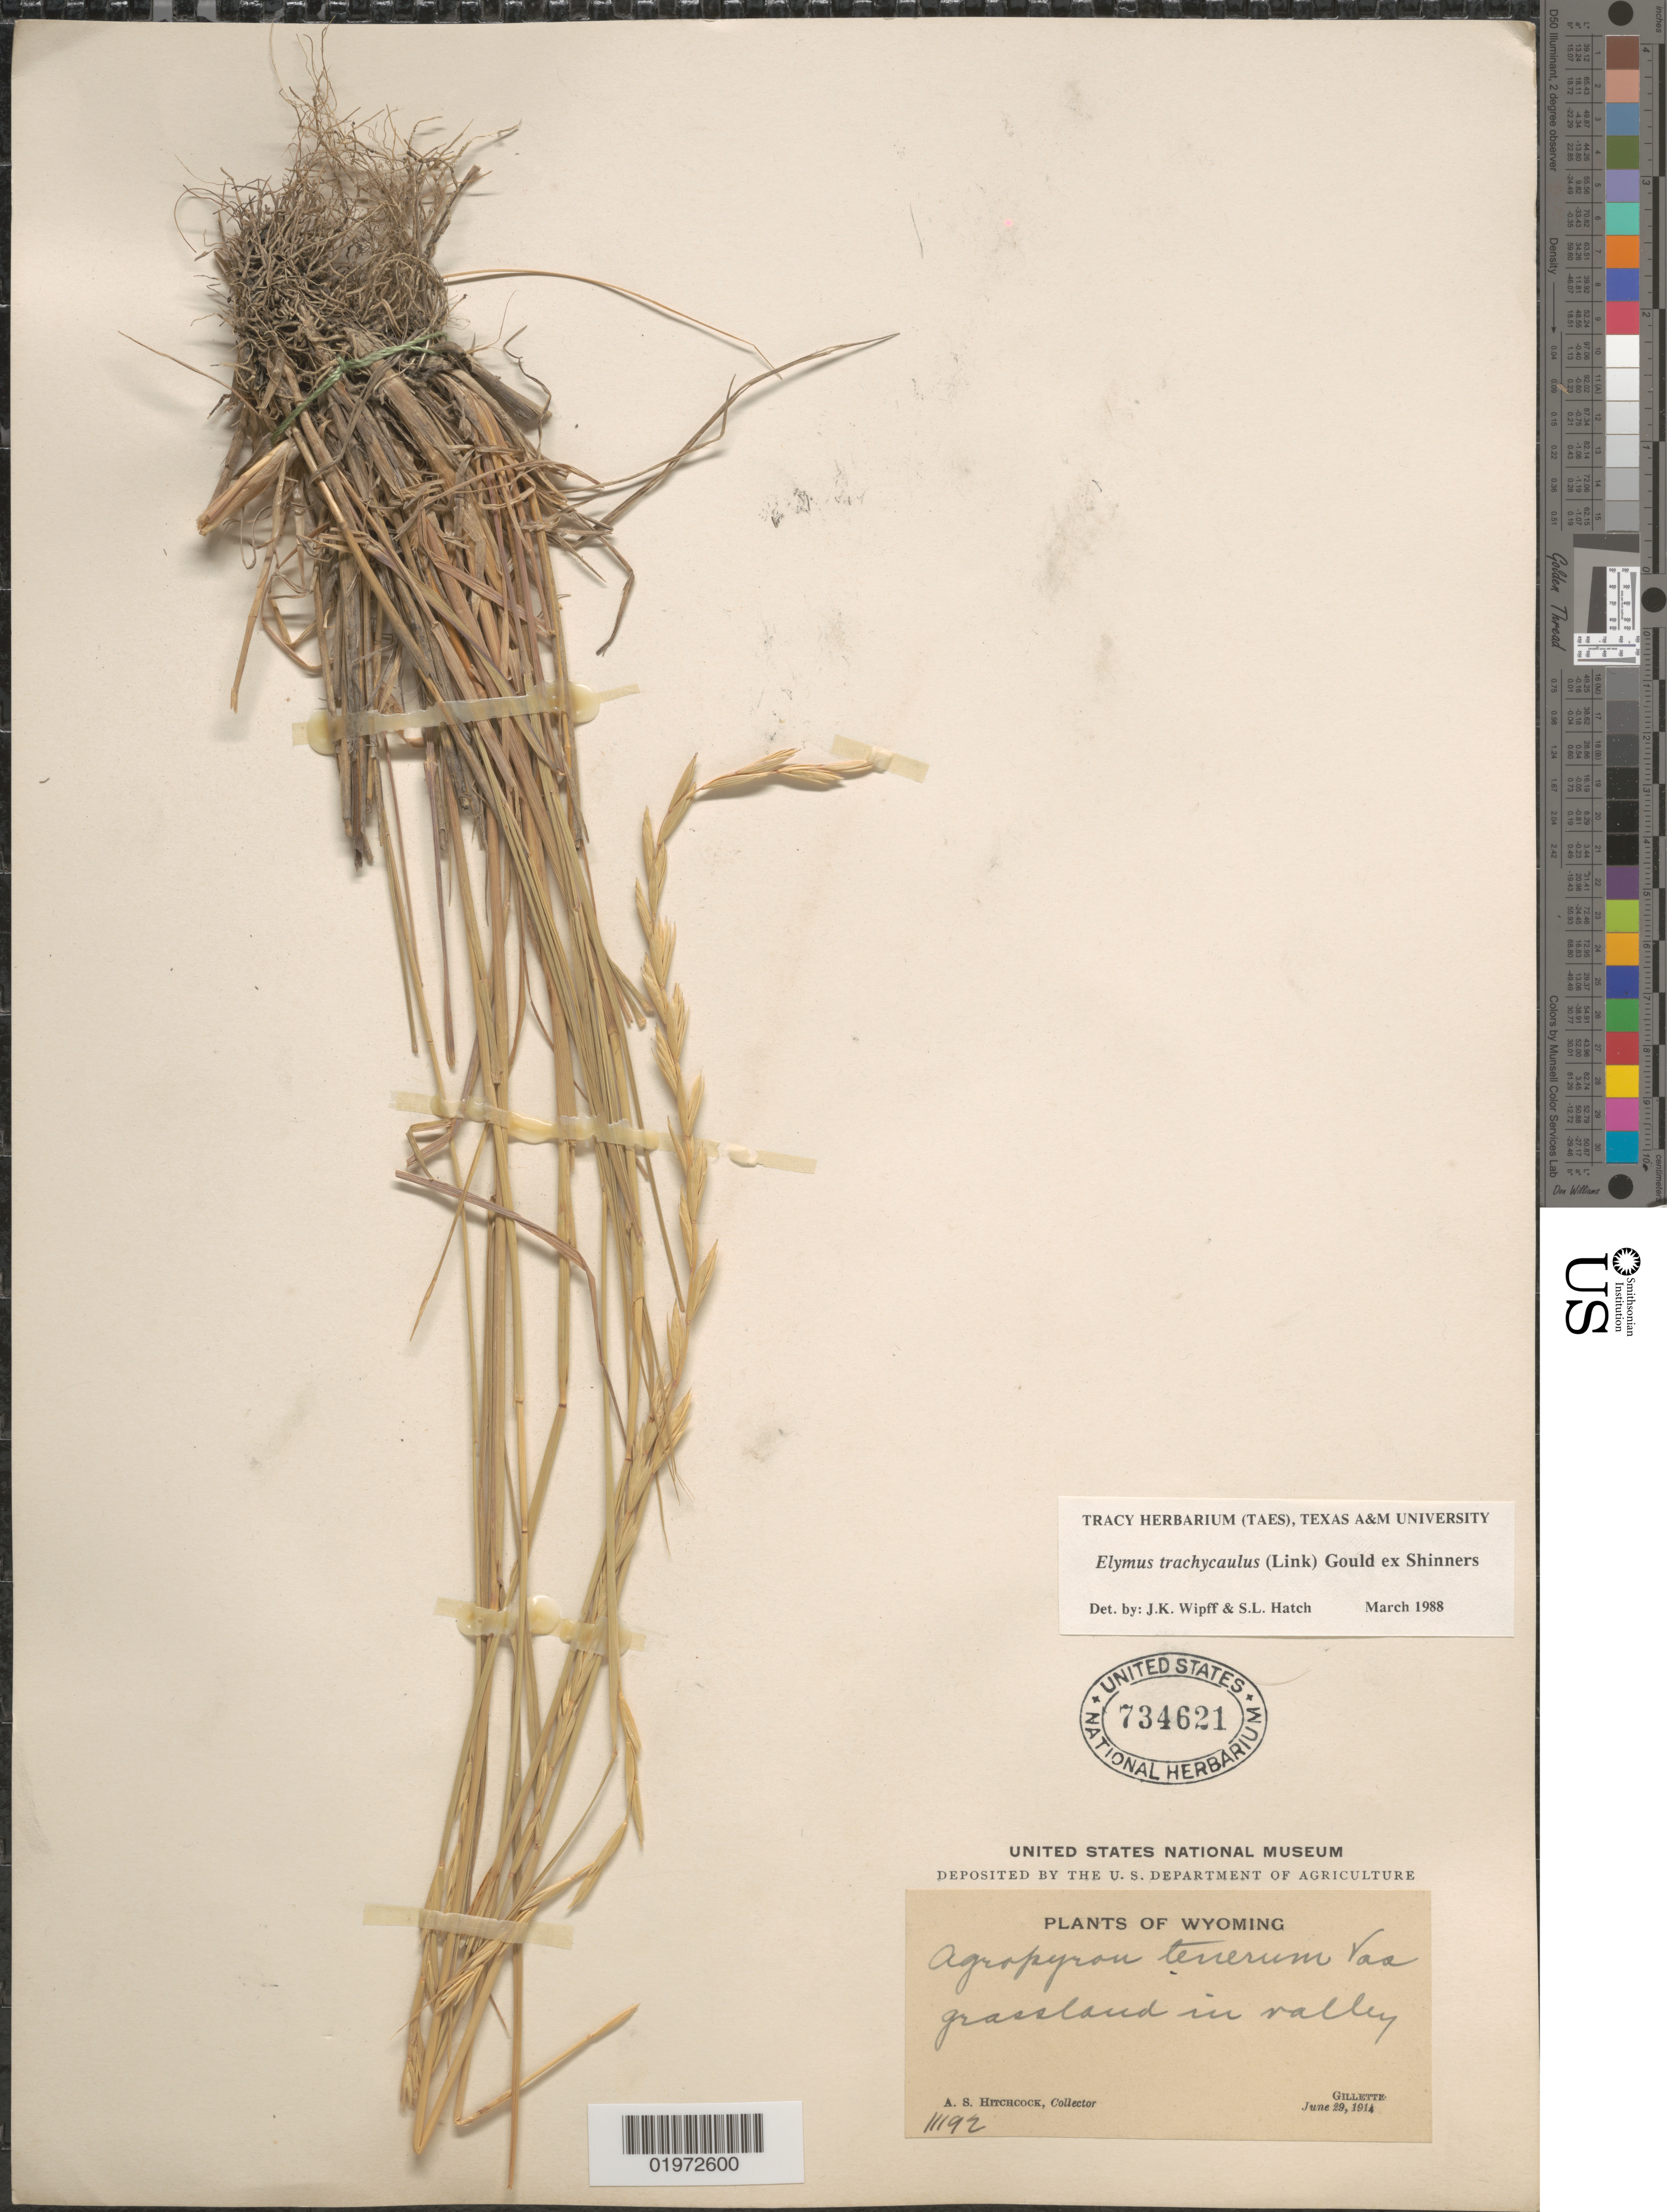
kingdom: Plantae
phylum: Tracheophyta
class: Liliopsida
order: Poales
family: Poaceae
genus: Elymus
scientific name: Elymus trachycaulus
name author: (Link) Gould ex Shinners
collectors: A. S. Hitchcock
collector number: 11192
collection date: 1914-06-29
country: United States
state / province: Wyoming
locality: Grassland in valley. Gillette.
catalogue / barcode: US 734621